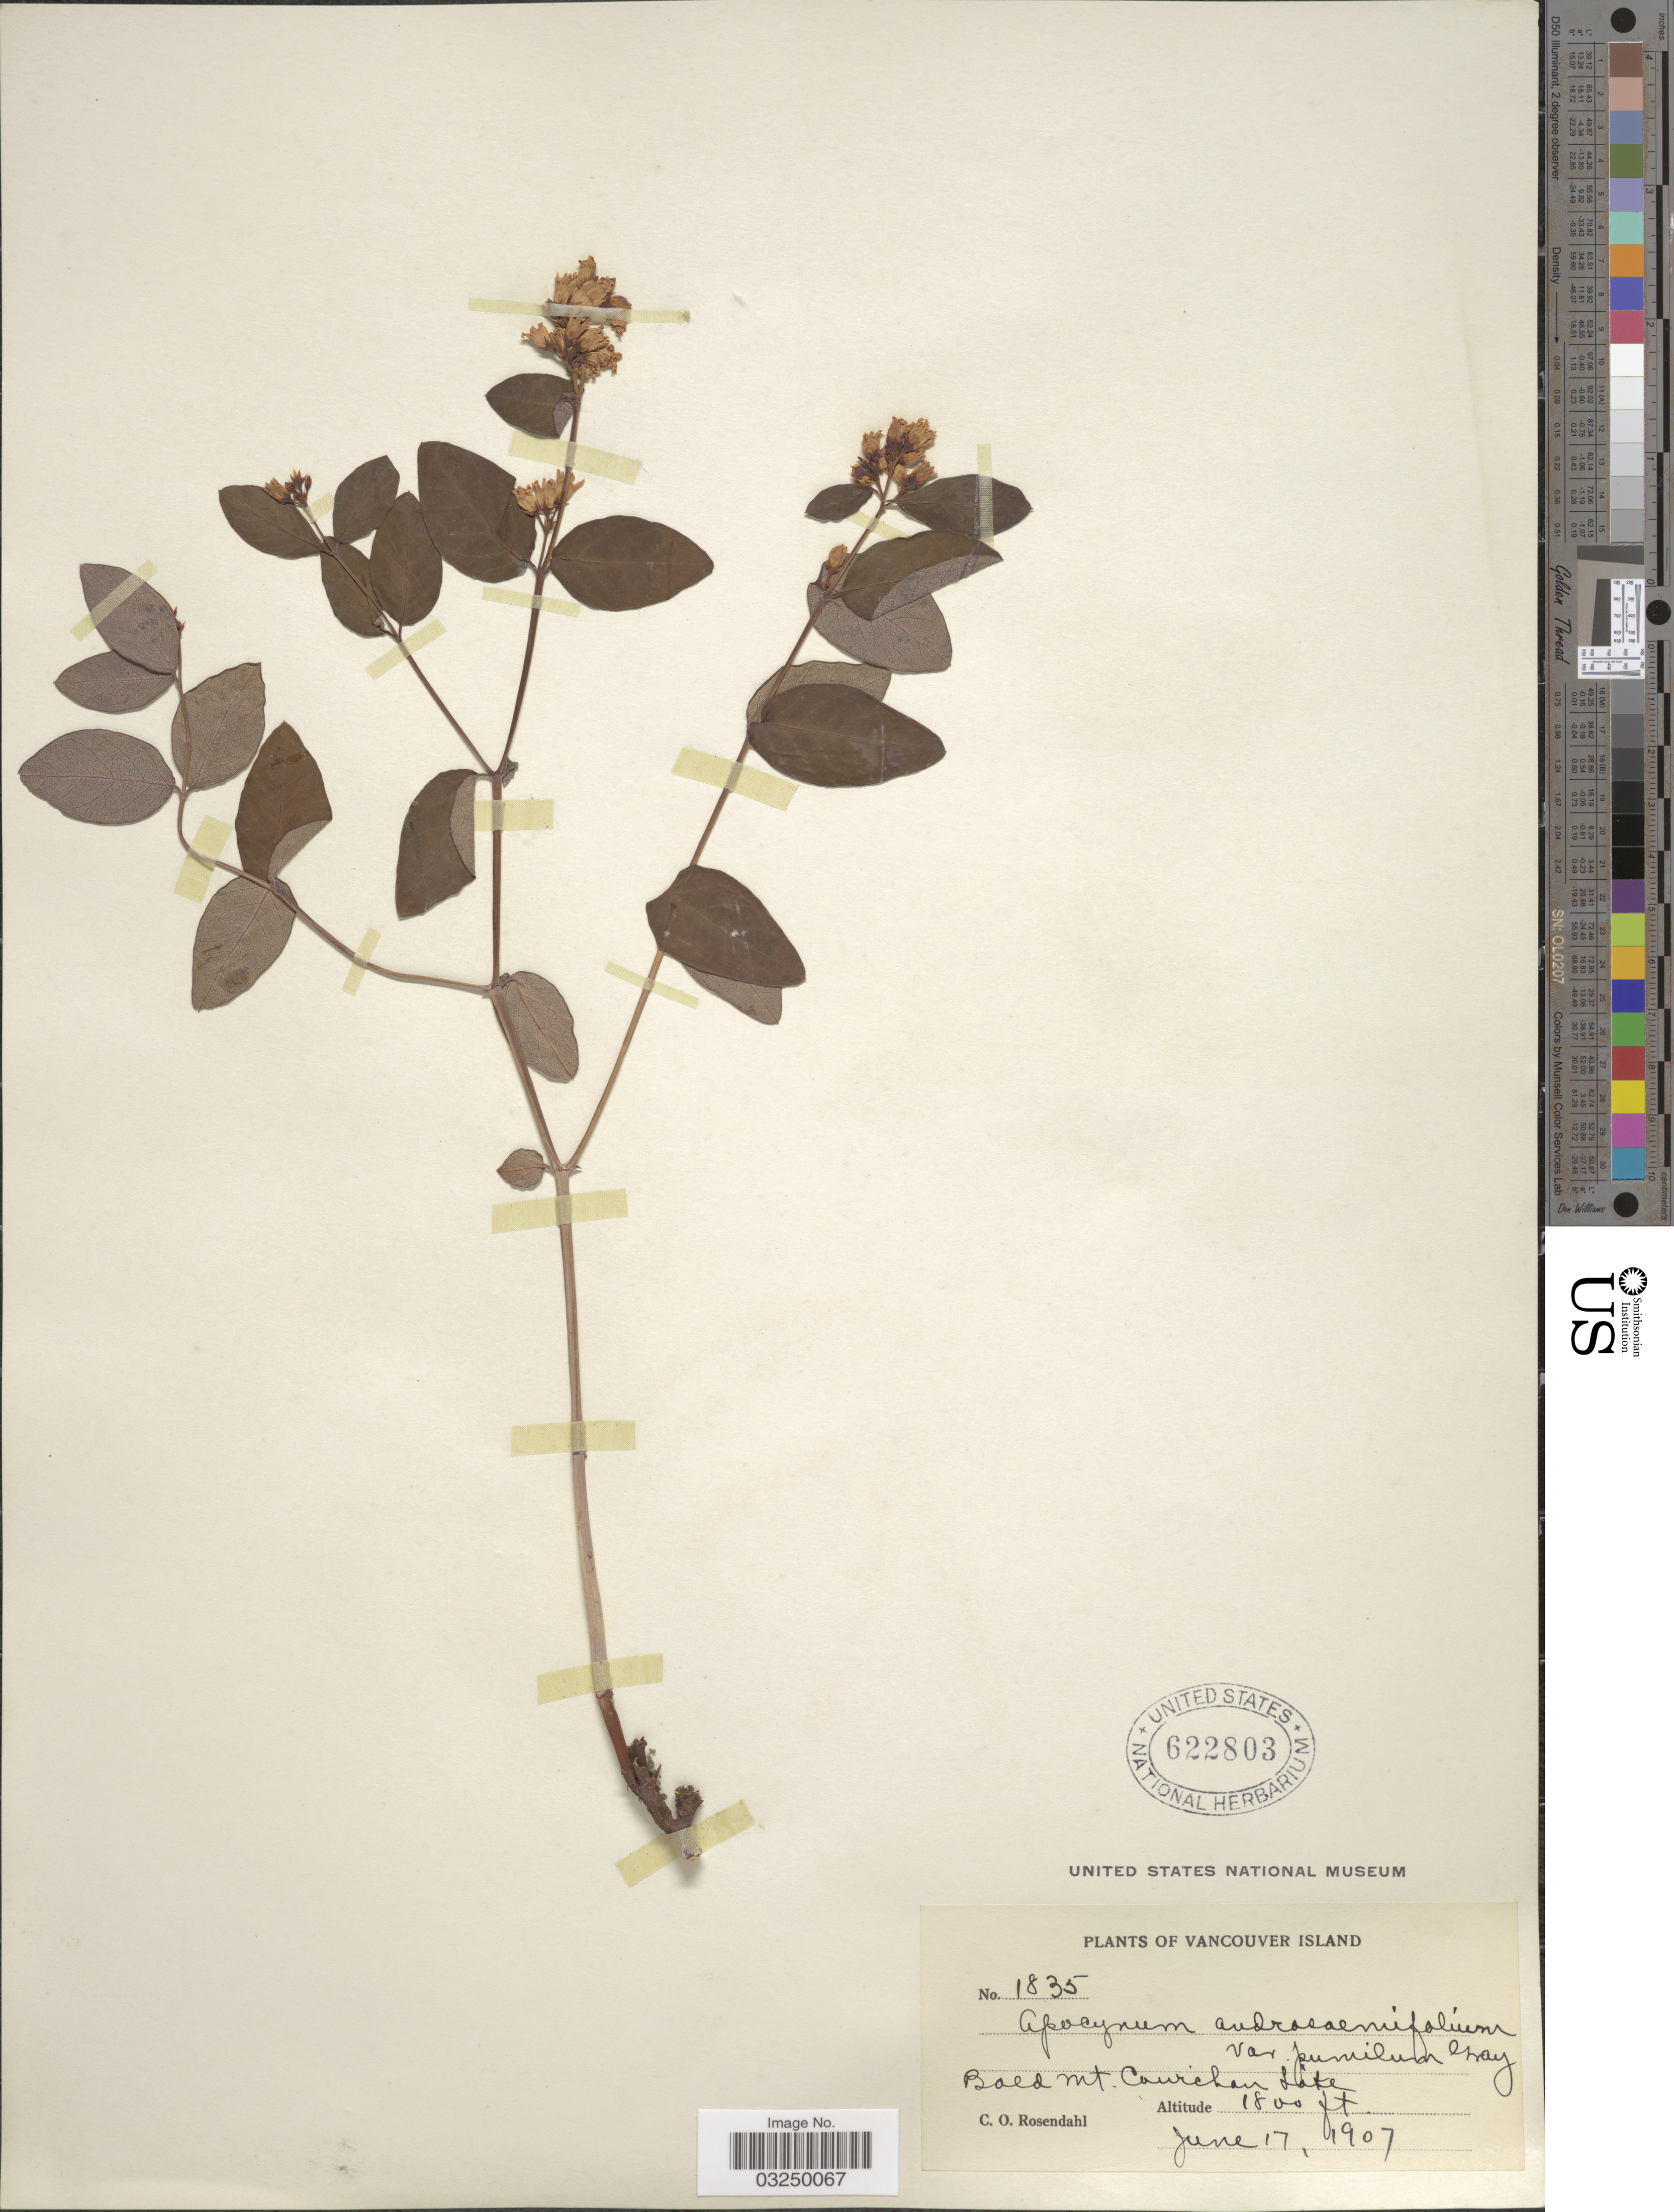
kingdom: Plantae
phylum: Tracheophyta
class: Magnoliopsida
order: Gentianales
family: Apocynaceae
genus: Apocynum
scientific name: Apocynum pumilum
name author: (A. Gray) Greene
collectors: C. O. Rosendahl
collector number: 1835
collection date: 1907-06-17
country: Canada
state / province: British Columbia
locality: Vancouver Island. Bold Mt. Cowichan Lake.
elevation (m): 549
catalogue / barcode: US 622803